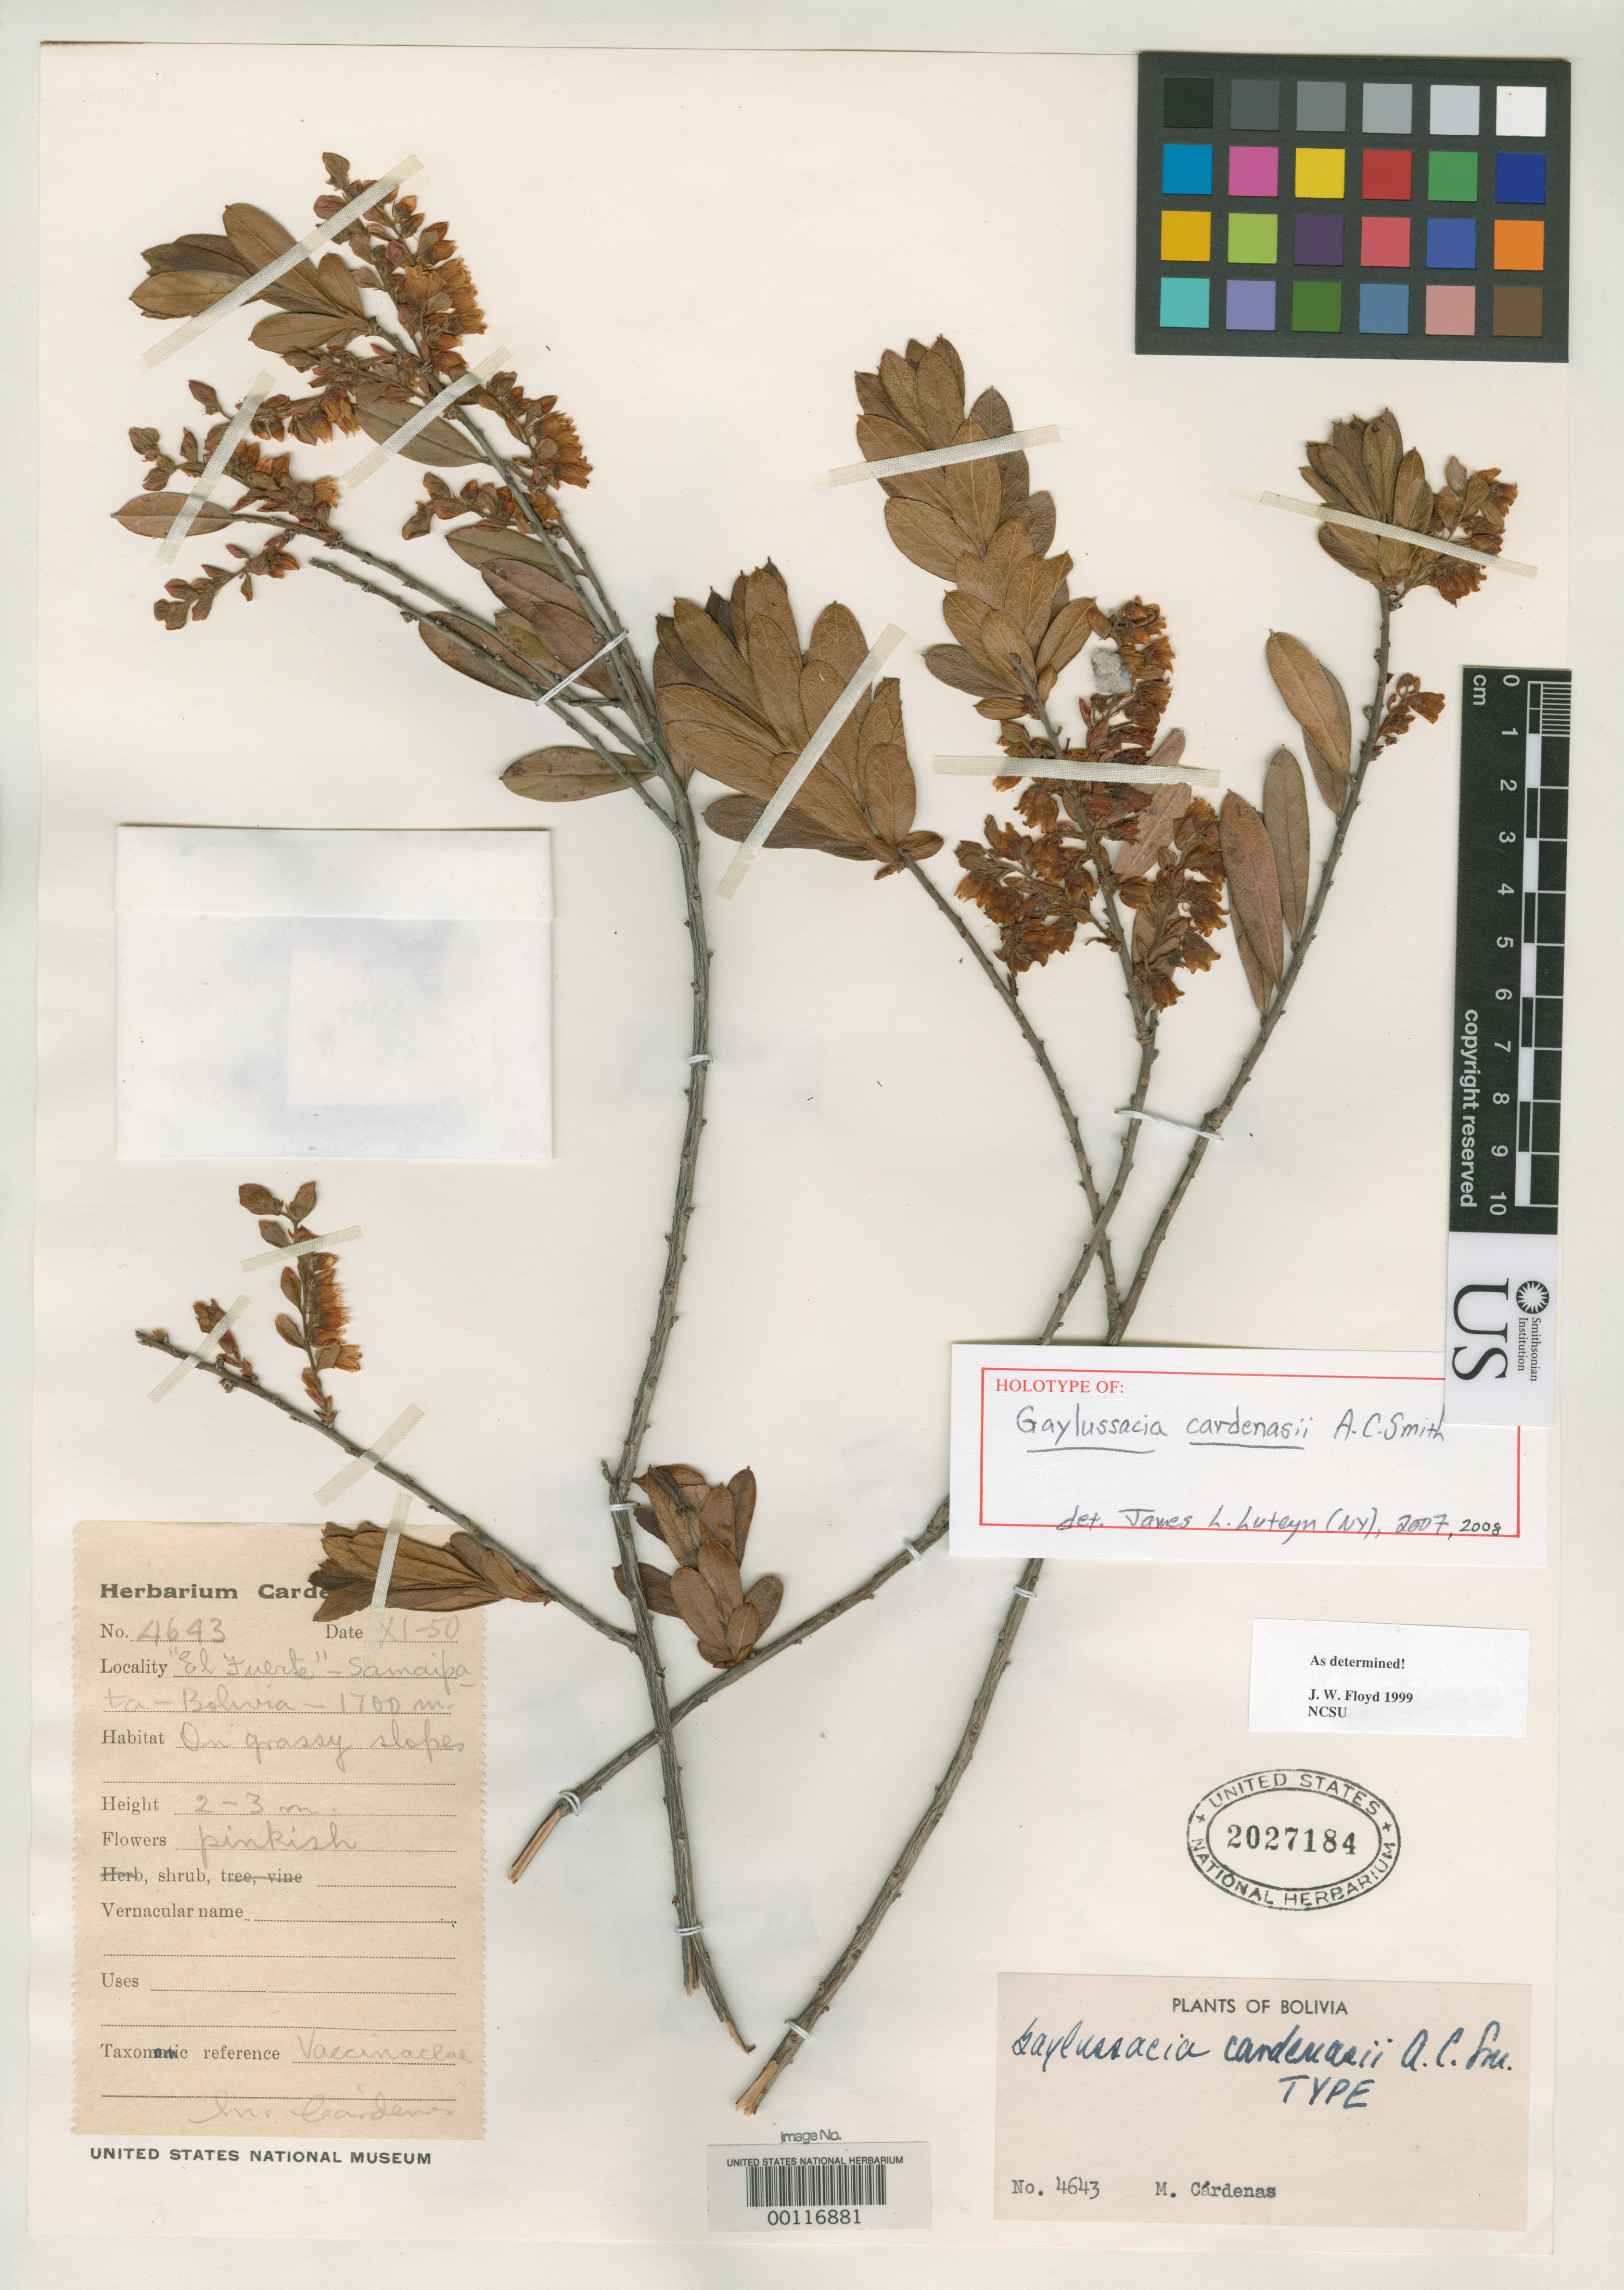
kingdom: Plantae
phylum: Tracheophyta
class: Magnoliopsida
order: Ericales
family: Ericaceae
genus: Gaylussacia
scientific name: Gaylussacia cardenasii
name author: A.C. Sm.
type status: Holotype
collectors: M. Cárdenas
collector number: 4643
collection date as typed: Nov 1950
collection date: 1950-11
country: Bolivia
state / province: Santa Cruz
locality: Samaipata, El Fuerte.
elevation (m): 1700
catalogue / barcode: US 2027184